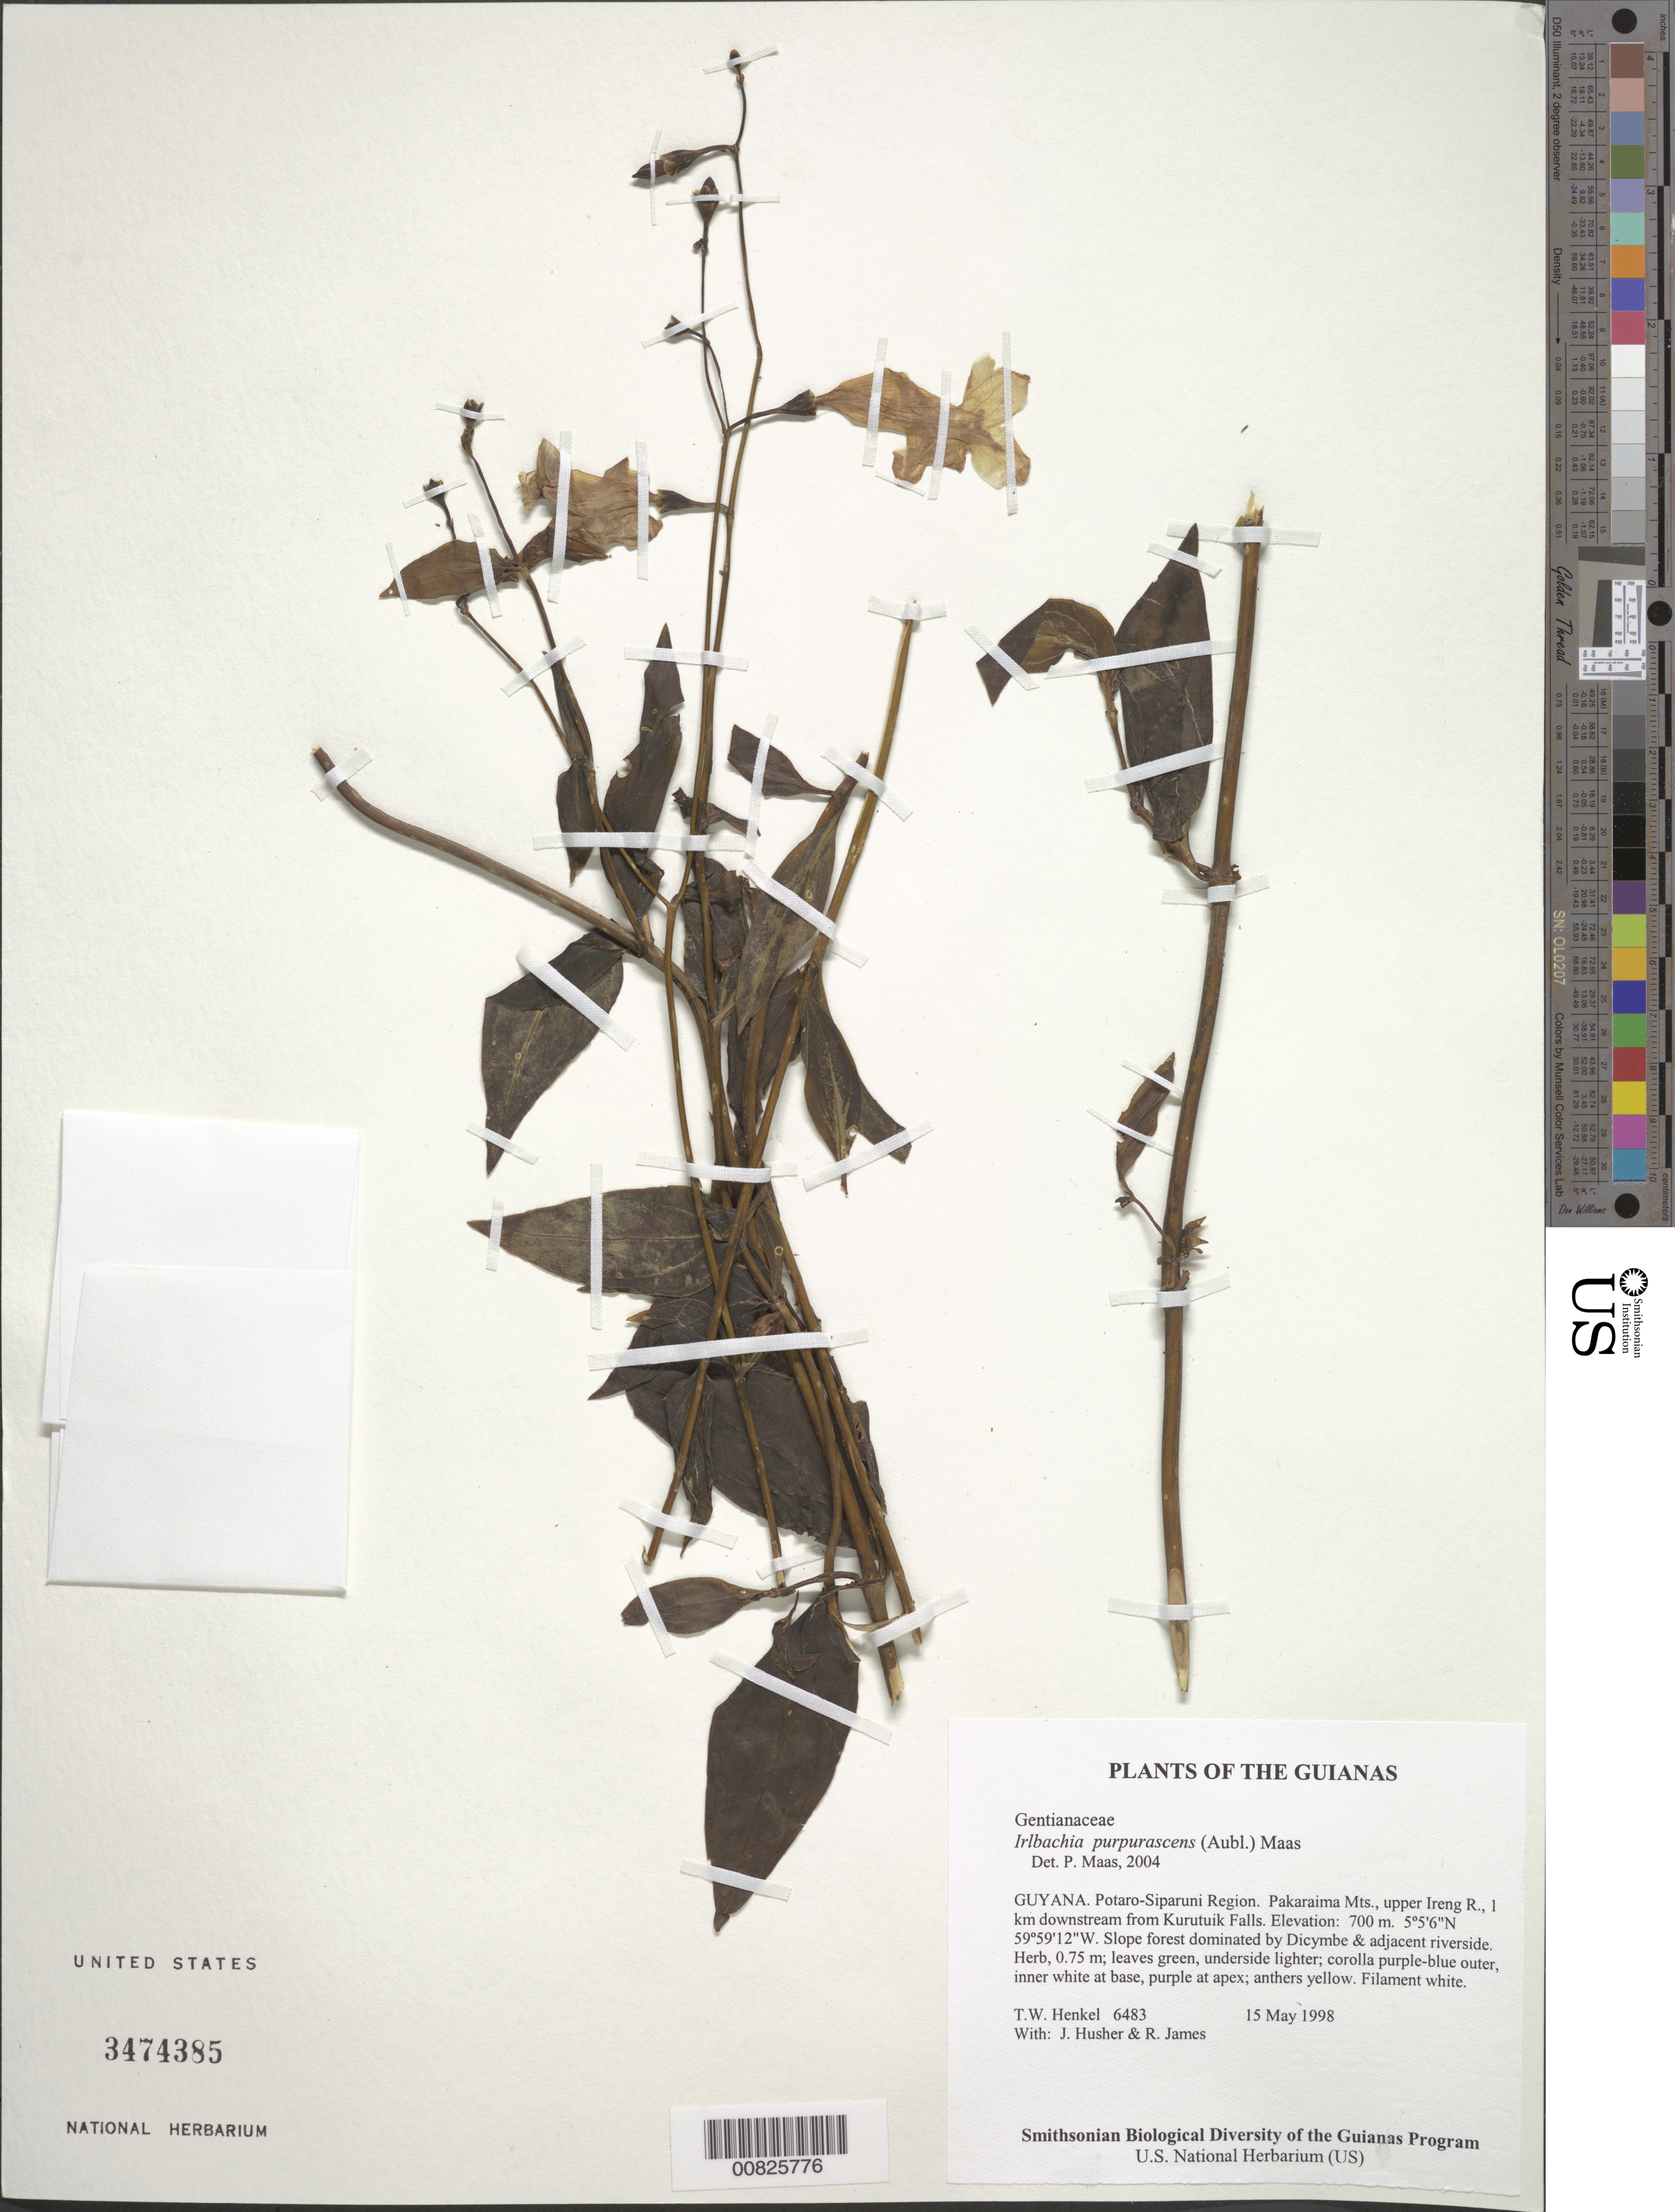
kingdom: Plantae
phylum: Tracheophyta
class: Magnoliopsida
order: Gentianales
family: Gentianaceae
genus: Irlbachia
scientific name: Irlbachia purpurascens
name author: (Aubl.) Maas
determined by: Maas, Paul J. M.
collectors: T. Henkel, J. Husher & R. James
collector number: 6483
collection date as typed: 15 May 1998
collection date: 1998-05-15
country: Guyana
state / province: Potaro-Siparuni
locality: Pakaraima Mts., upper Ireng R., 1 km downstream from Kurutuik Falls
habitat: Slope forest dominated by Dicymbe & adjacent riverside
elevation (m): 700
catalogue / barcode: US 3474385